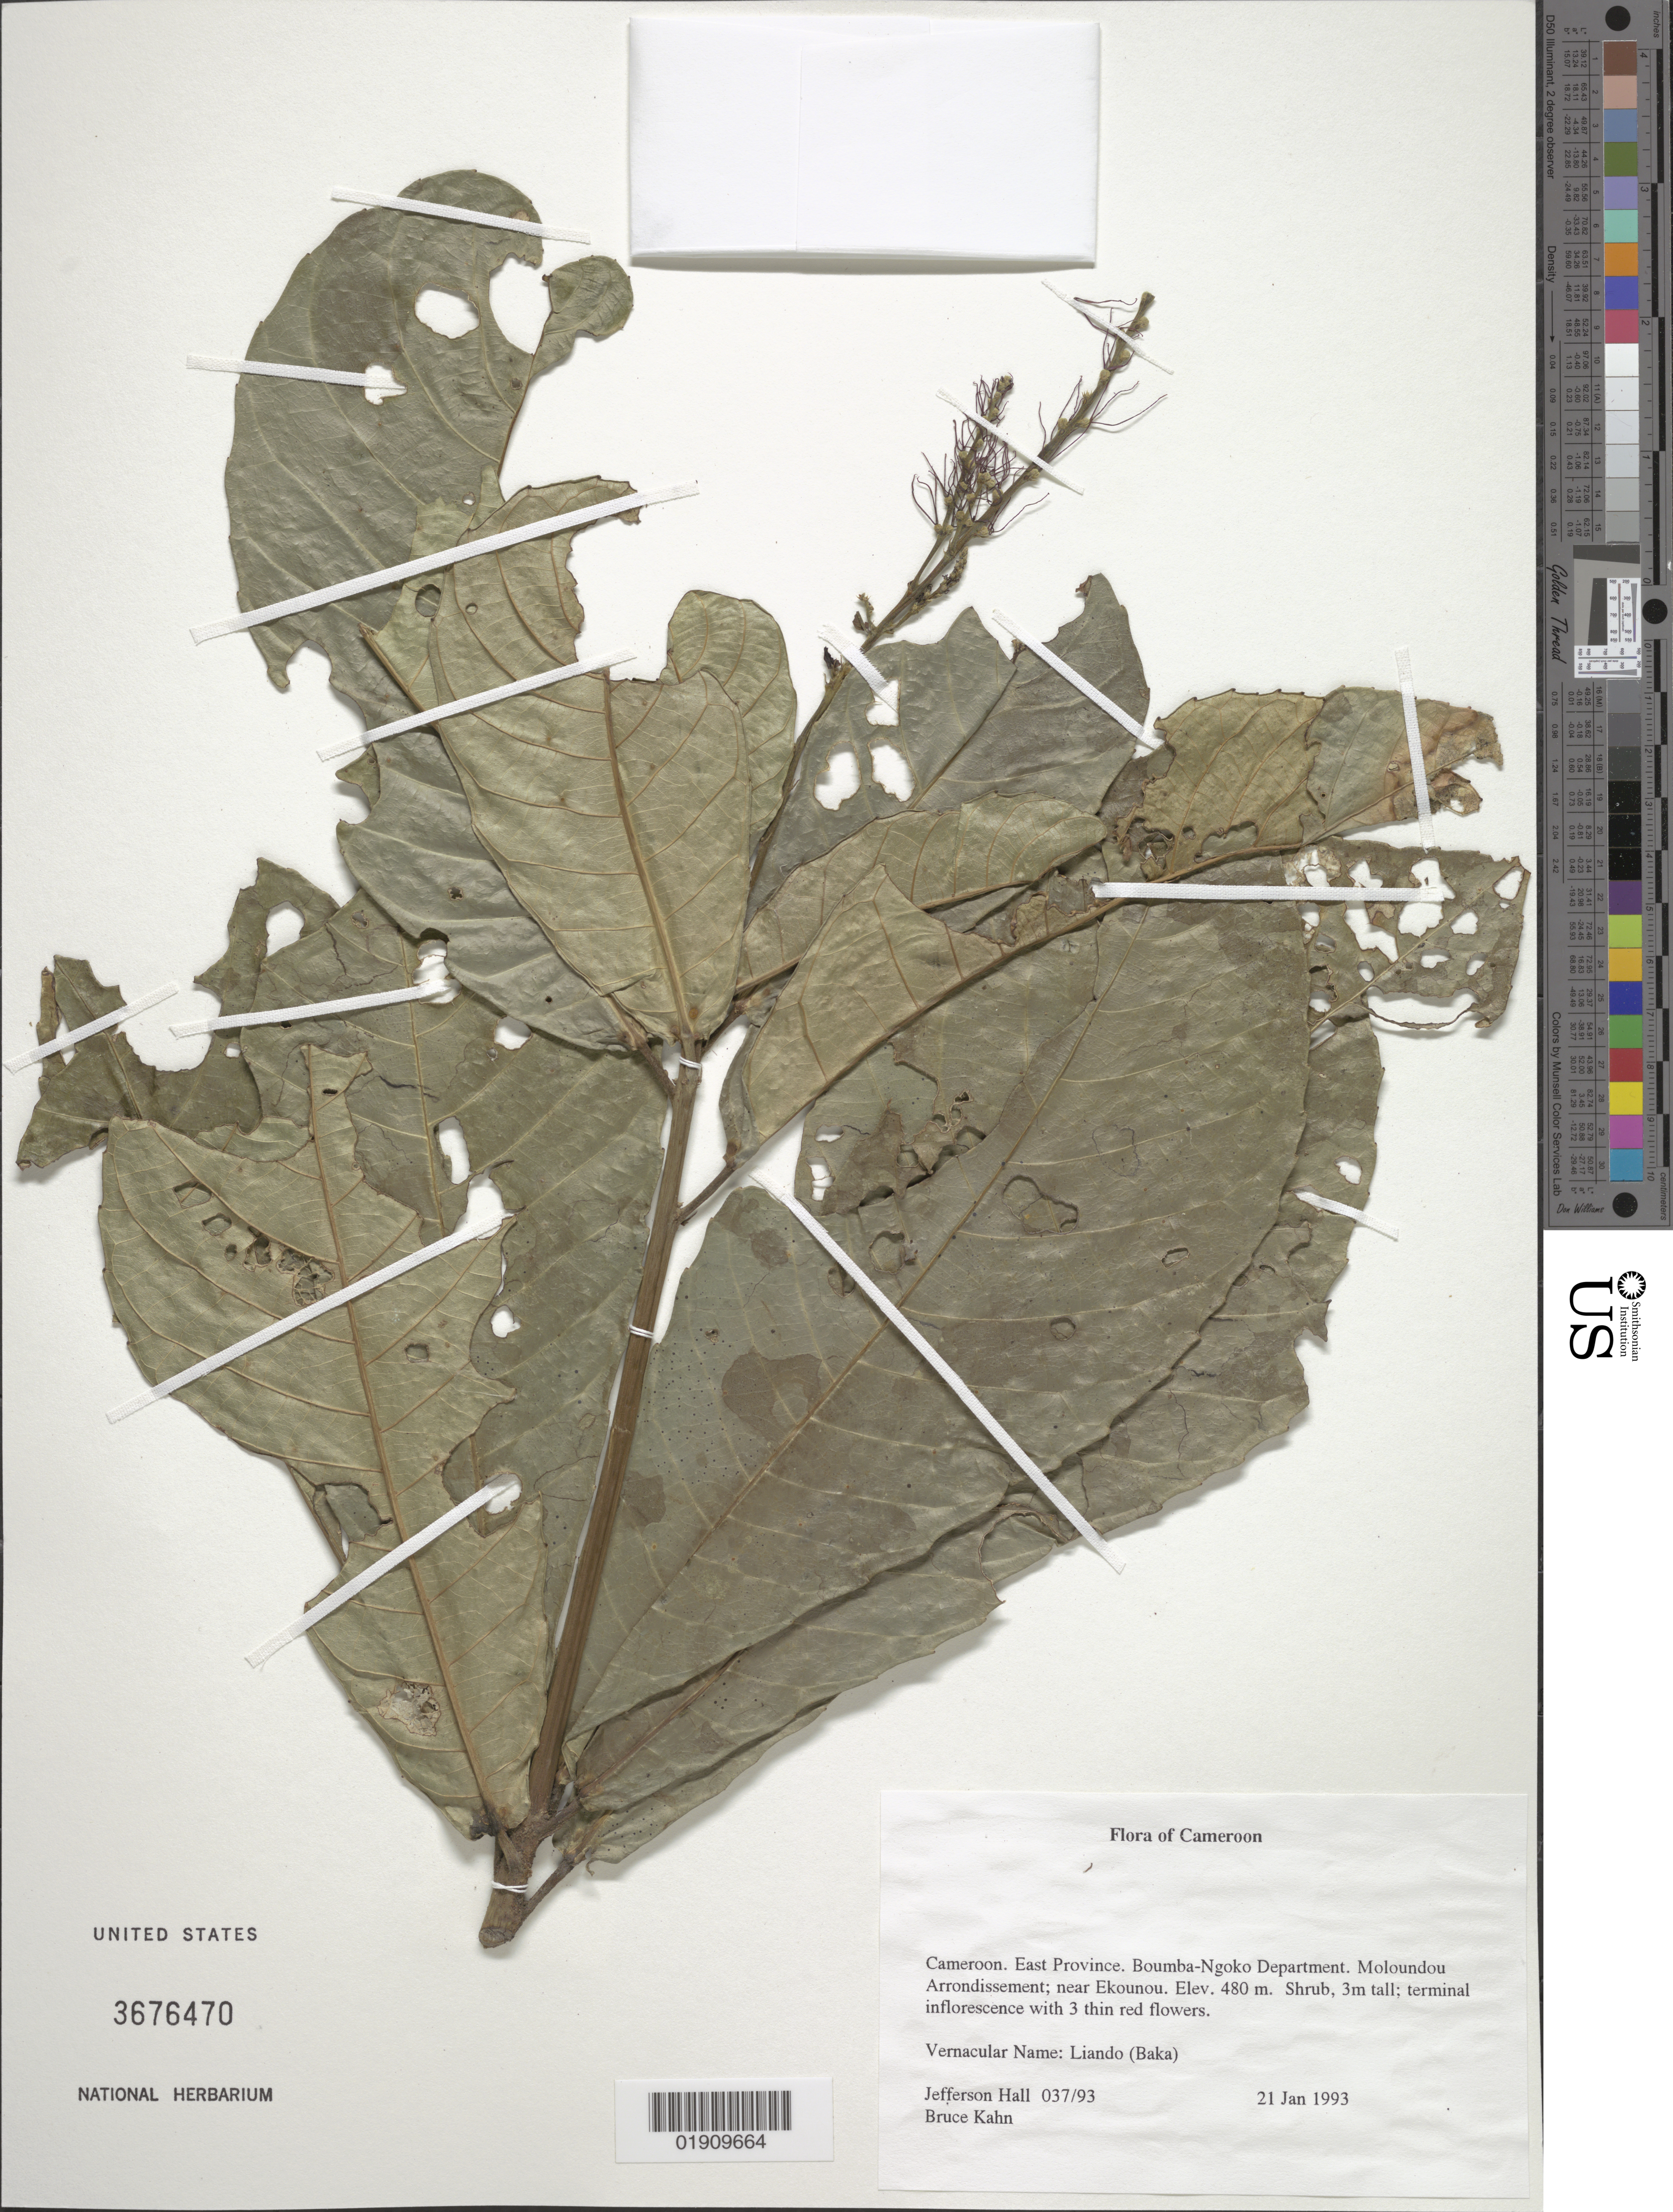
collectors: J. Hall & B. Kahn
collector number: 037/93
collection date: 1993-01-21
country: Cameroon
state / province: Est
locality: Boumba-Ngoko Department. Boumba-Ngoko Department. Moloundou Arroundissement; Ekounou,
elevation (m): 480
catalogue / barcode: US 3676470